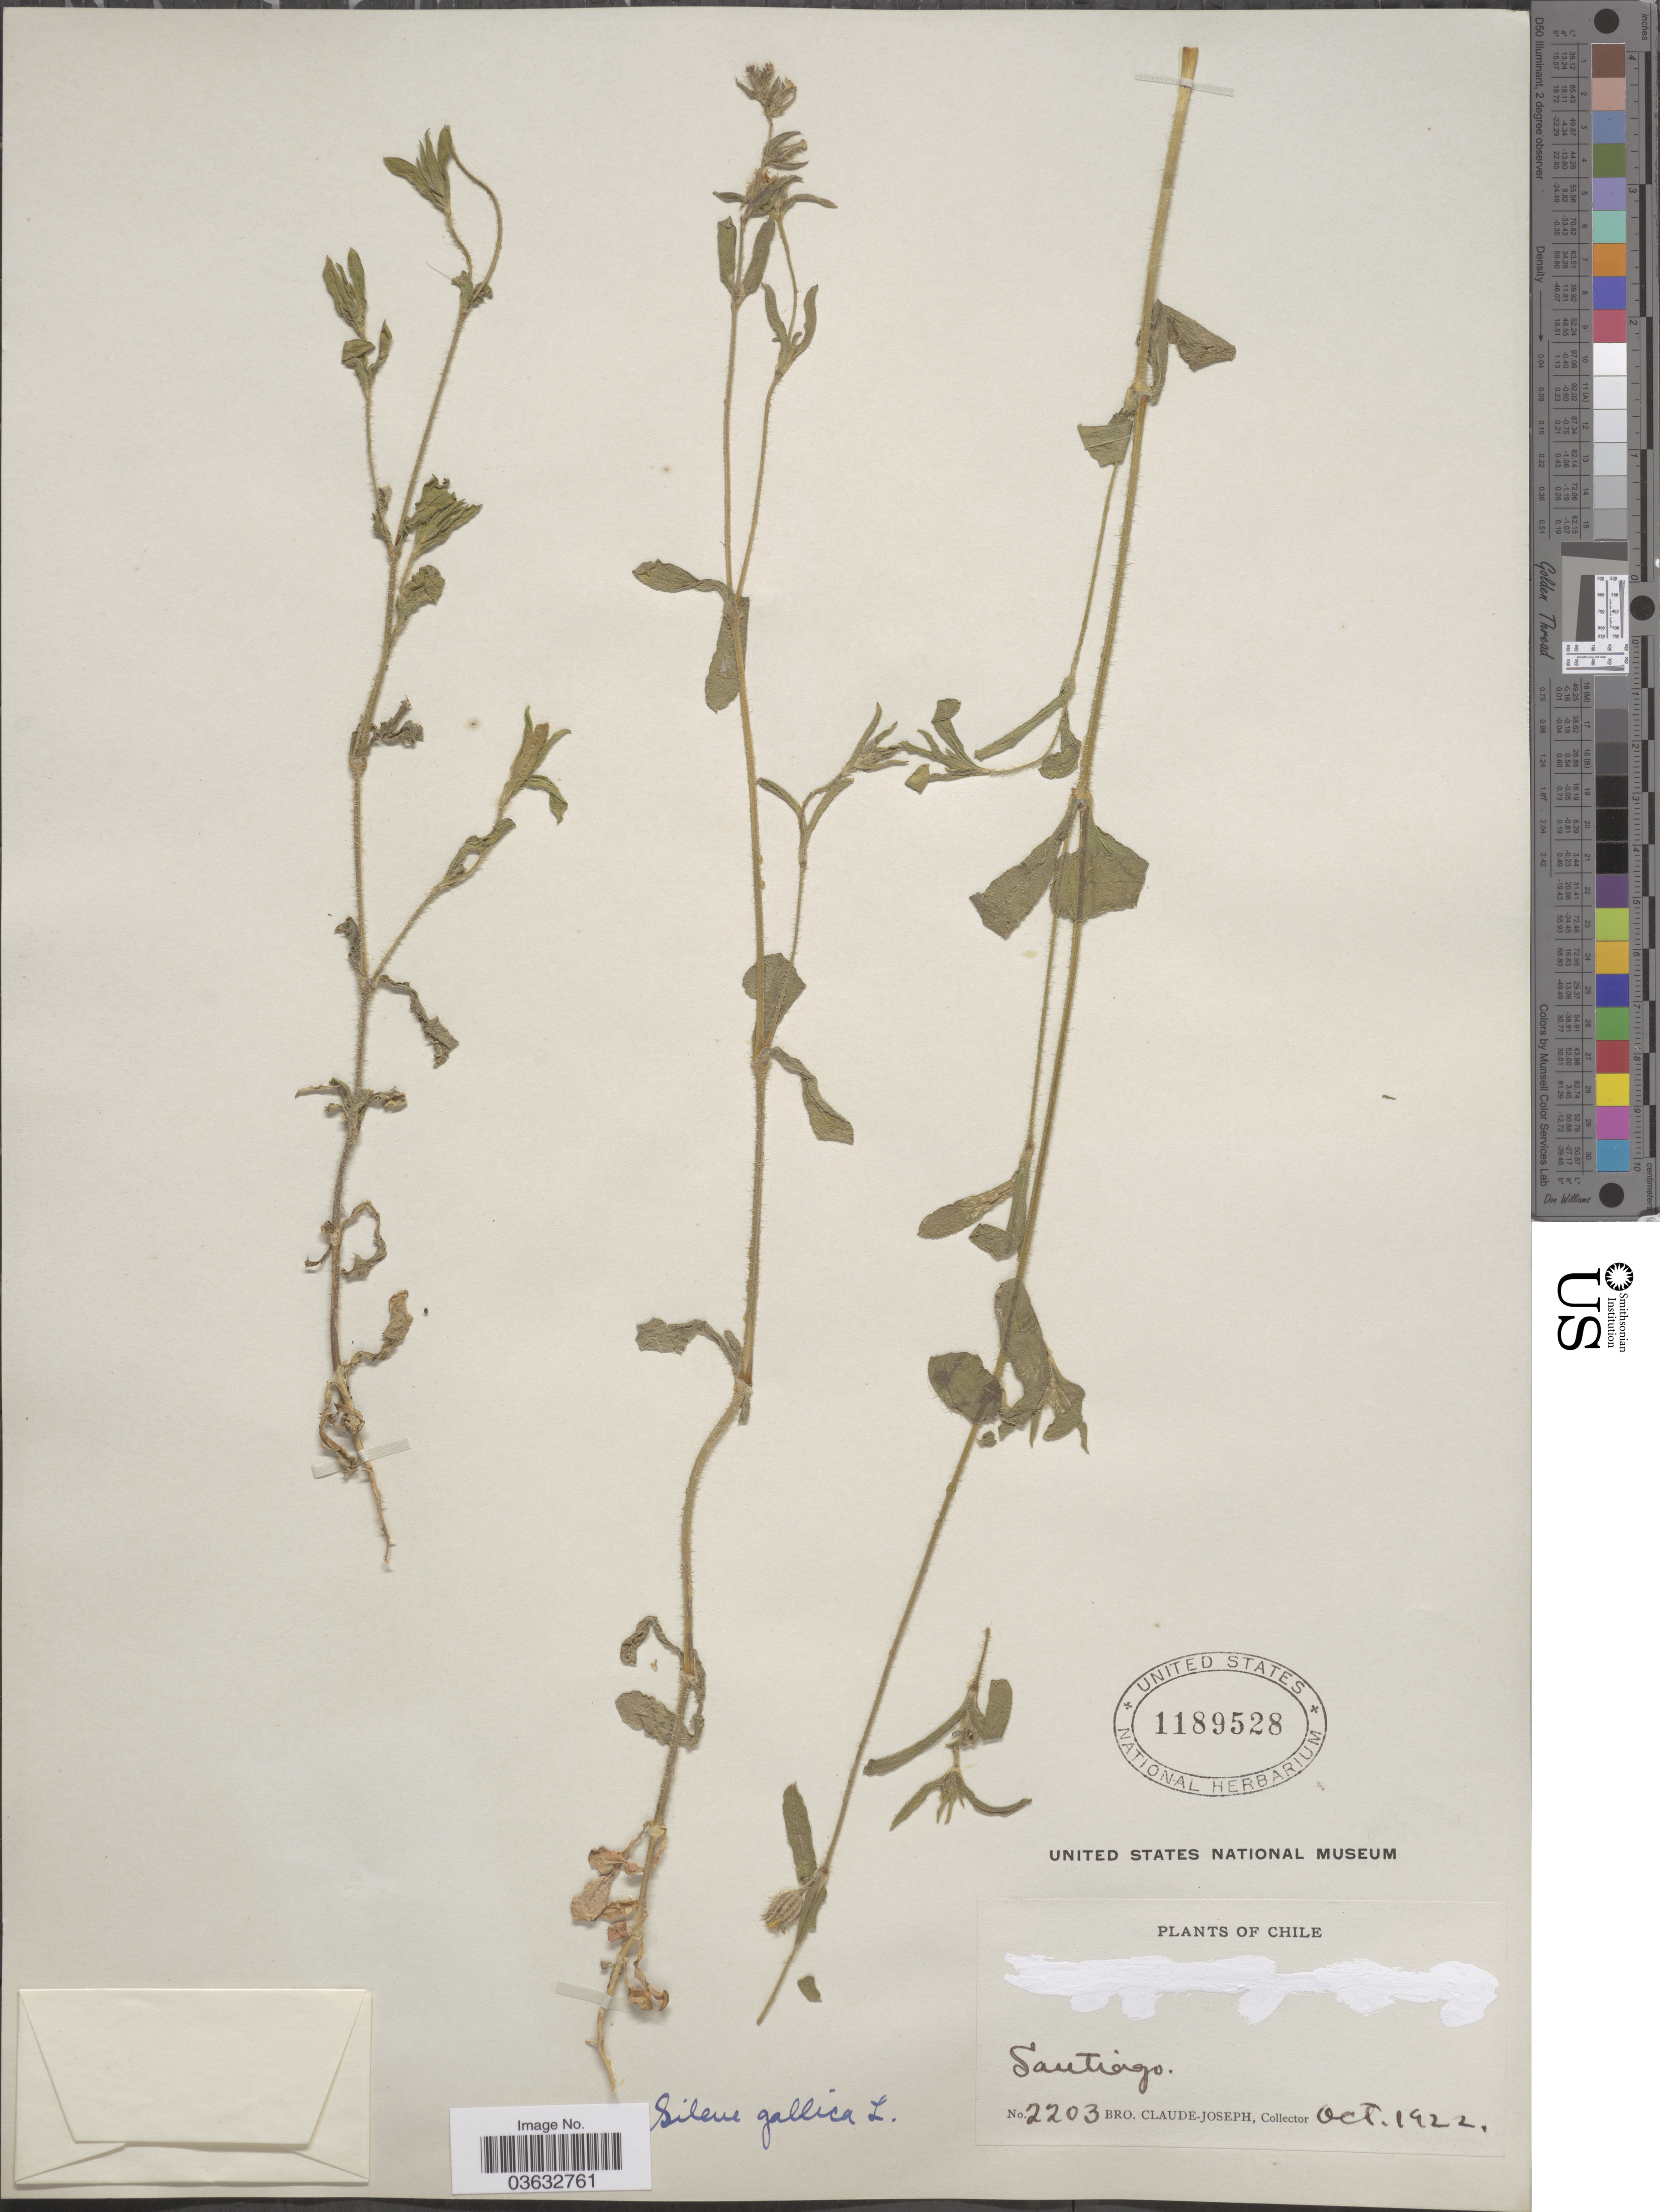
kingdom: Plantae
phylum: Tracheophyta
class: Magnoliopsida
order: Caryophyllales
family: Caryophyllaceae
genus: Silene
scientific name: Silene gallica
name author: L.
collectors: Bro. Claude-Joseph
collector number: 2203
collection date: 1922-10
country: Chile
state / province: Región Metropolitana (RM)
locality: Santiago.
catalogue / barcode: US 1189528